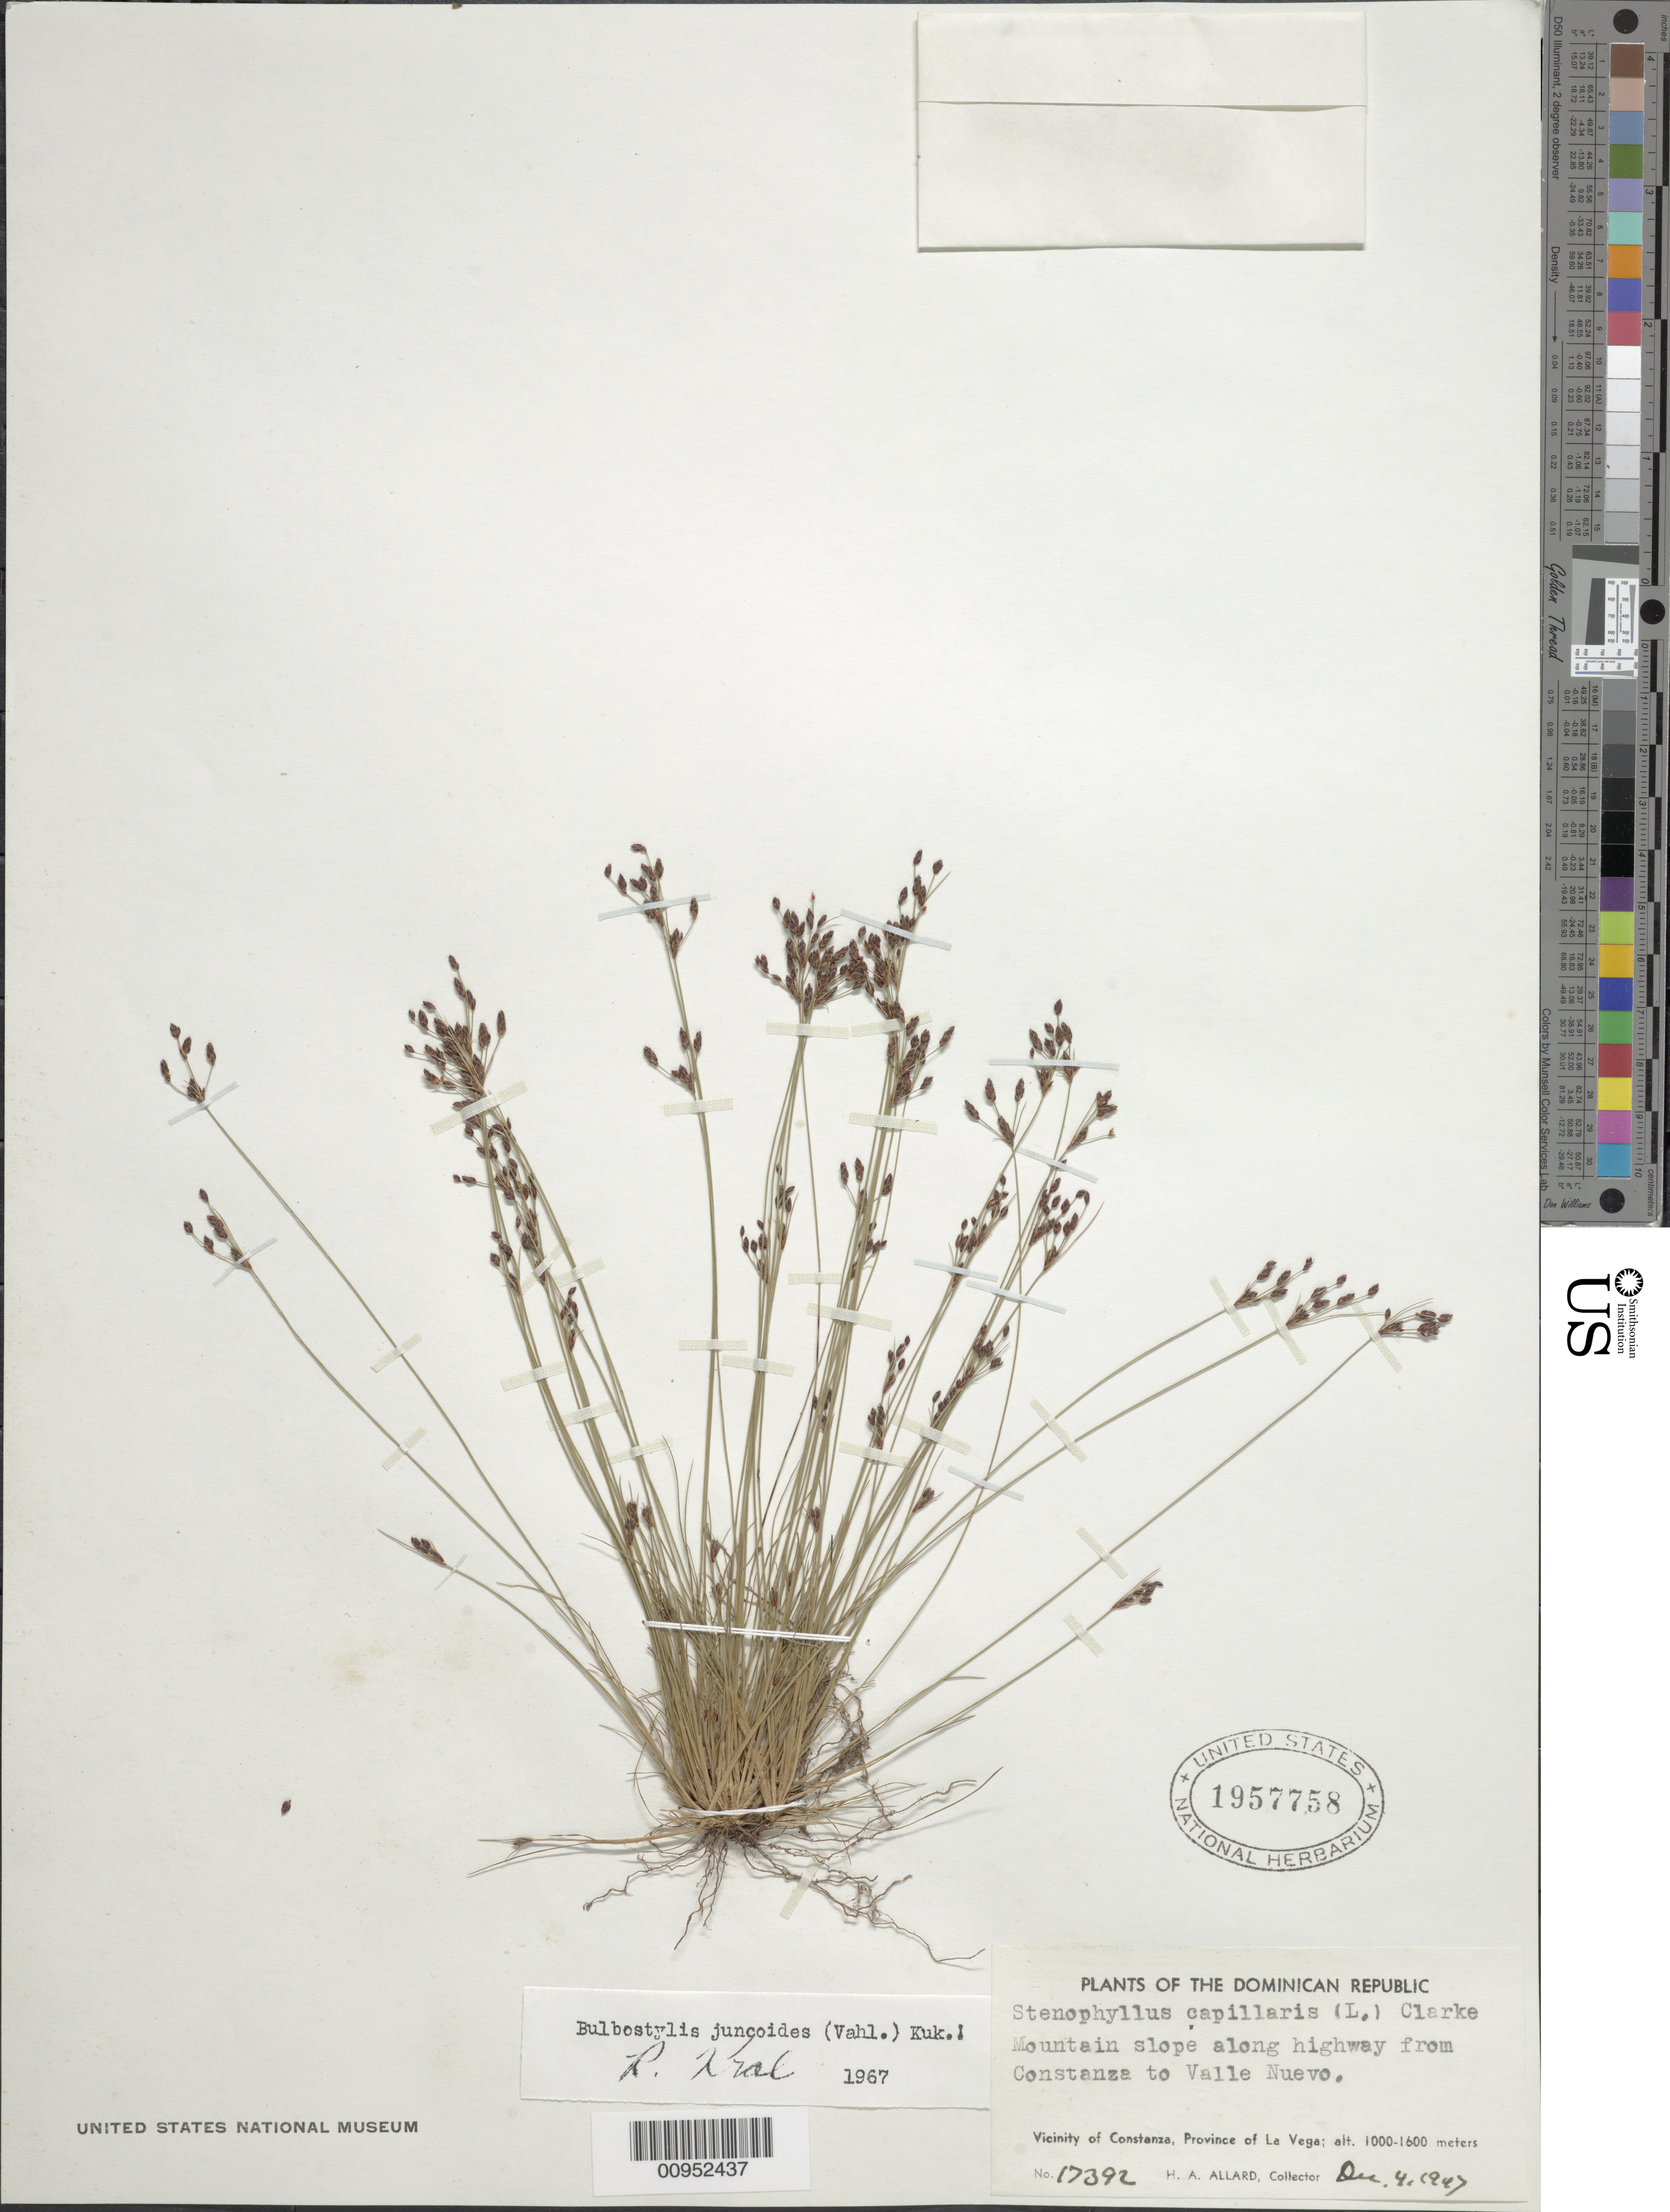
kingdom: Plantae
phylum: Tracheophyta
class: Liliopsida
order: Poales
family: Cyperaceae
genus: Bulbostylis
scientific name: Bulbostylis juncoides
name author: (Vahl) Kük. ex Herter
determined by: Kral, Robert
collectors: H. A. Allard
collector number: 17392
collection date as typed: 04 Dec 1947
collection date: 1947-12-04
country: Dominican Republic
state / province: La Vega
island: Hispaniola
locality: Vicinity of Constanza, mountain slope along highway from Constanza to Valle Nuevo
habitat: Mountain slope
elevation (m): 1000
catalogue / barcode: US 1957758